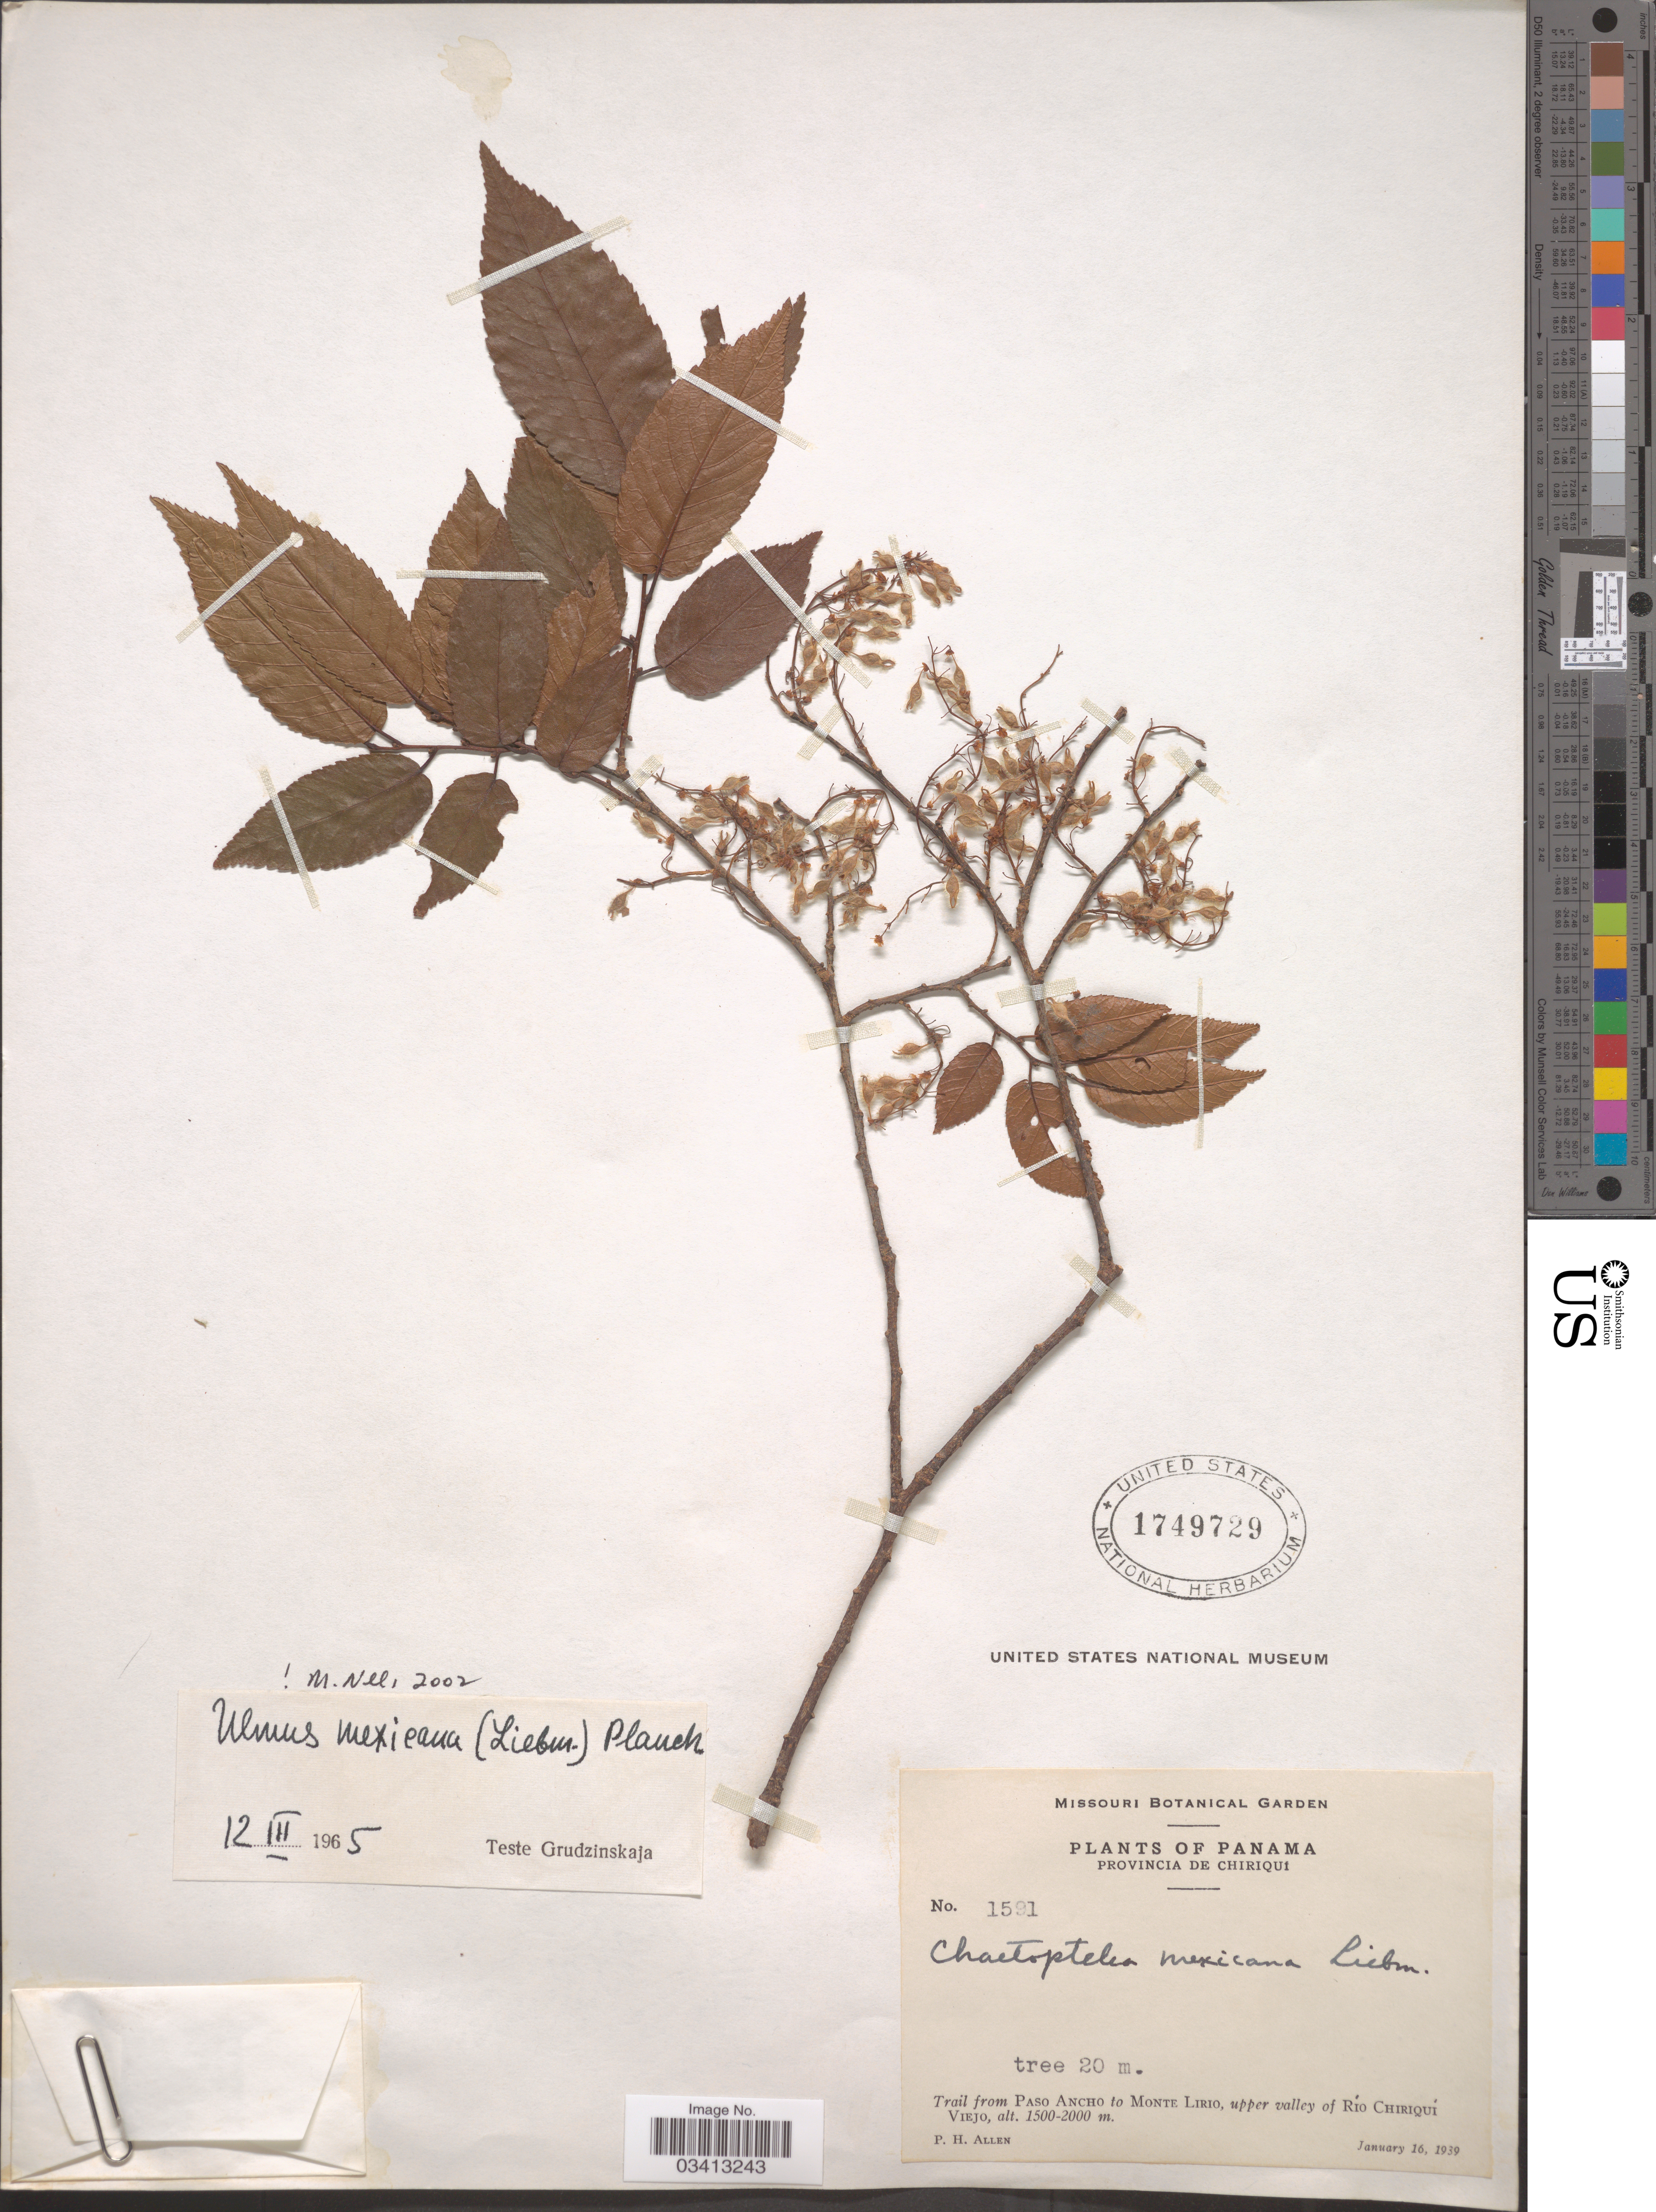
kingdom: Plantae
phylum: Tracheophyta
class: Magnoliopsida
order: Rosales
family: Ulmaceae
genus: Ulmus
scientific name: Ulmus mexicana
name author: (Liebm.) Planch.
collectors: P. H. Allen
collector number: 1591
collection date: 1939-01-16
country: Panama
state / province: Chiriqui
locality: Trail from Paso Ancho to Monte Lirio, upper valley of Río Chiriquí Viejo.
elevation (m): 1500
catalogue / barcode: US 1749729